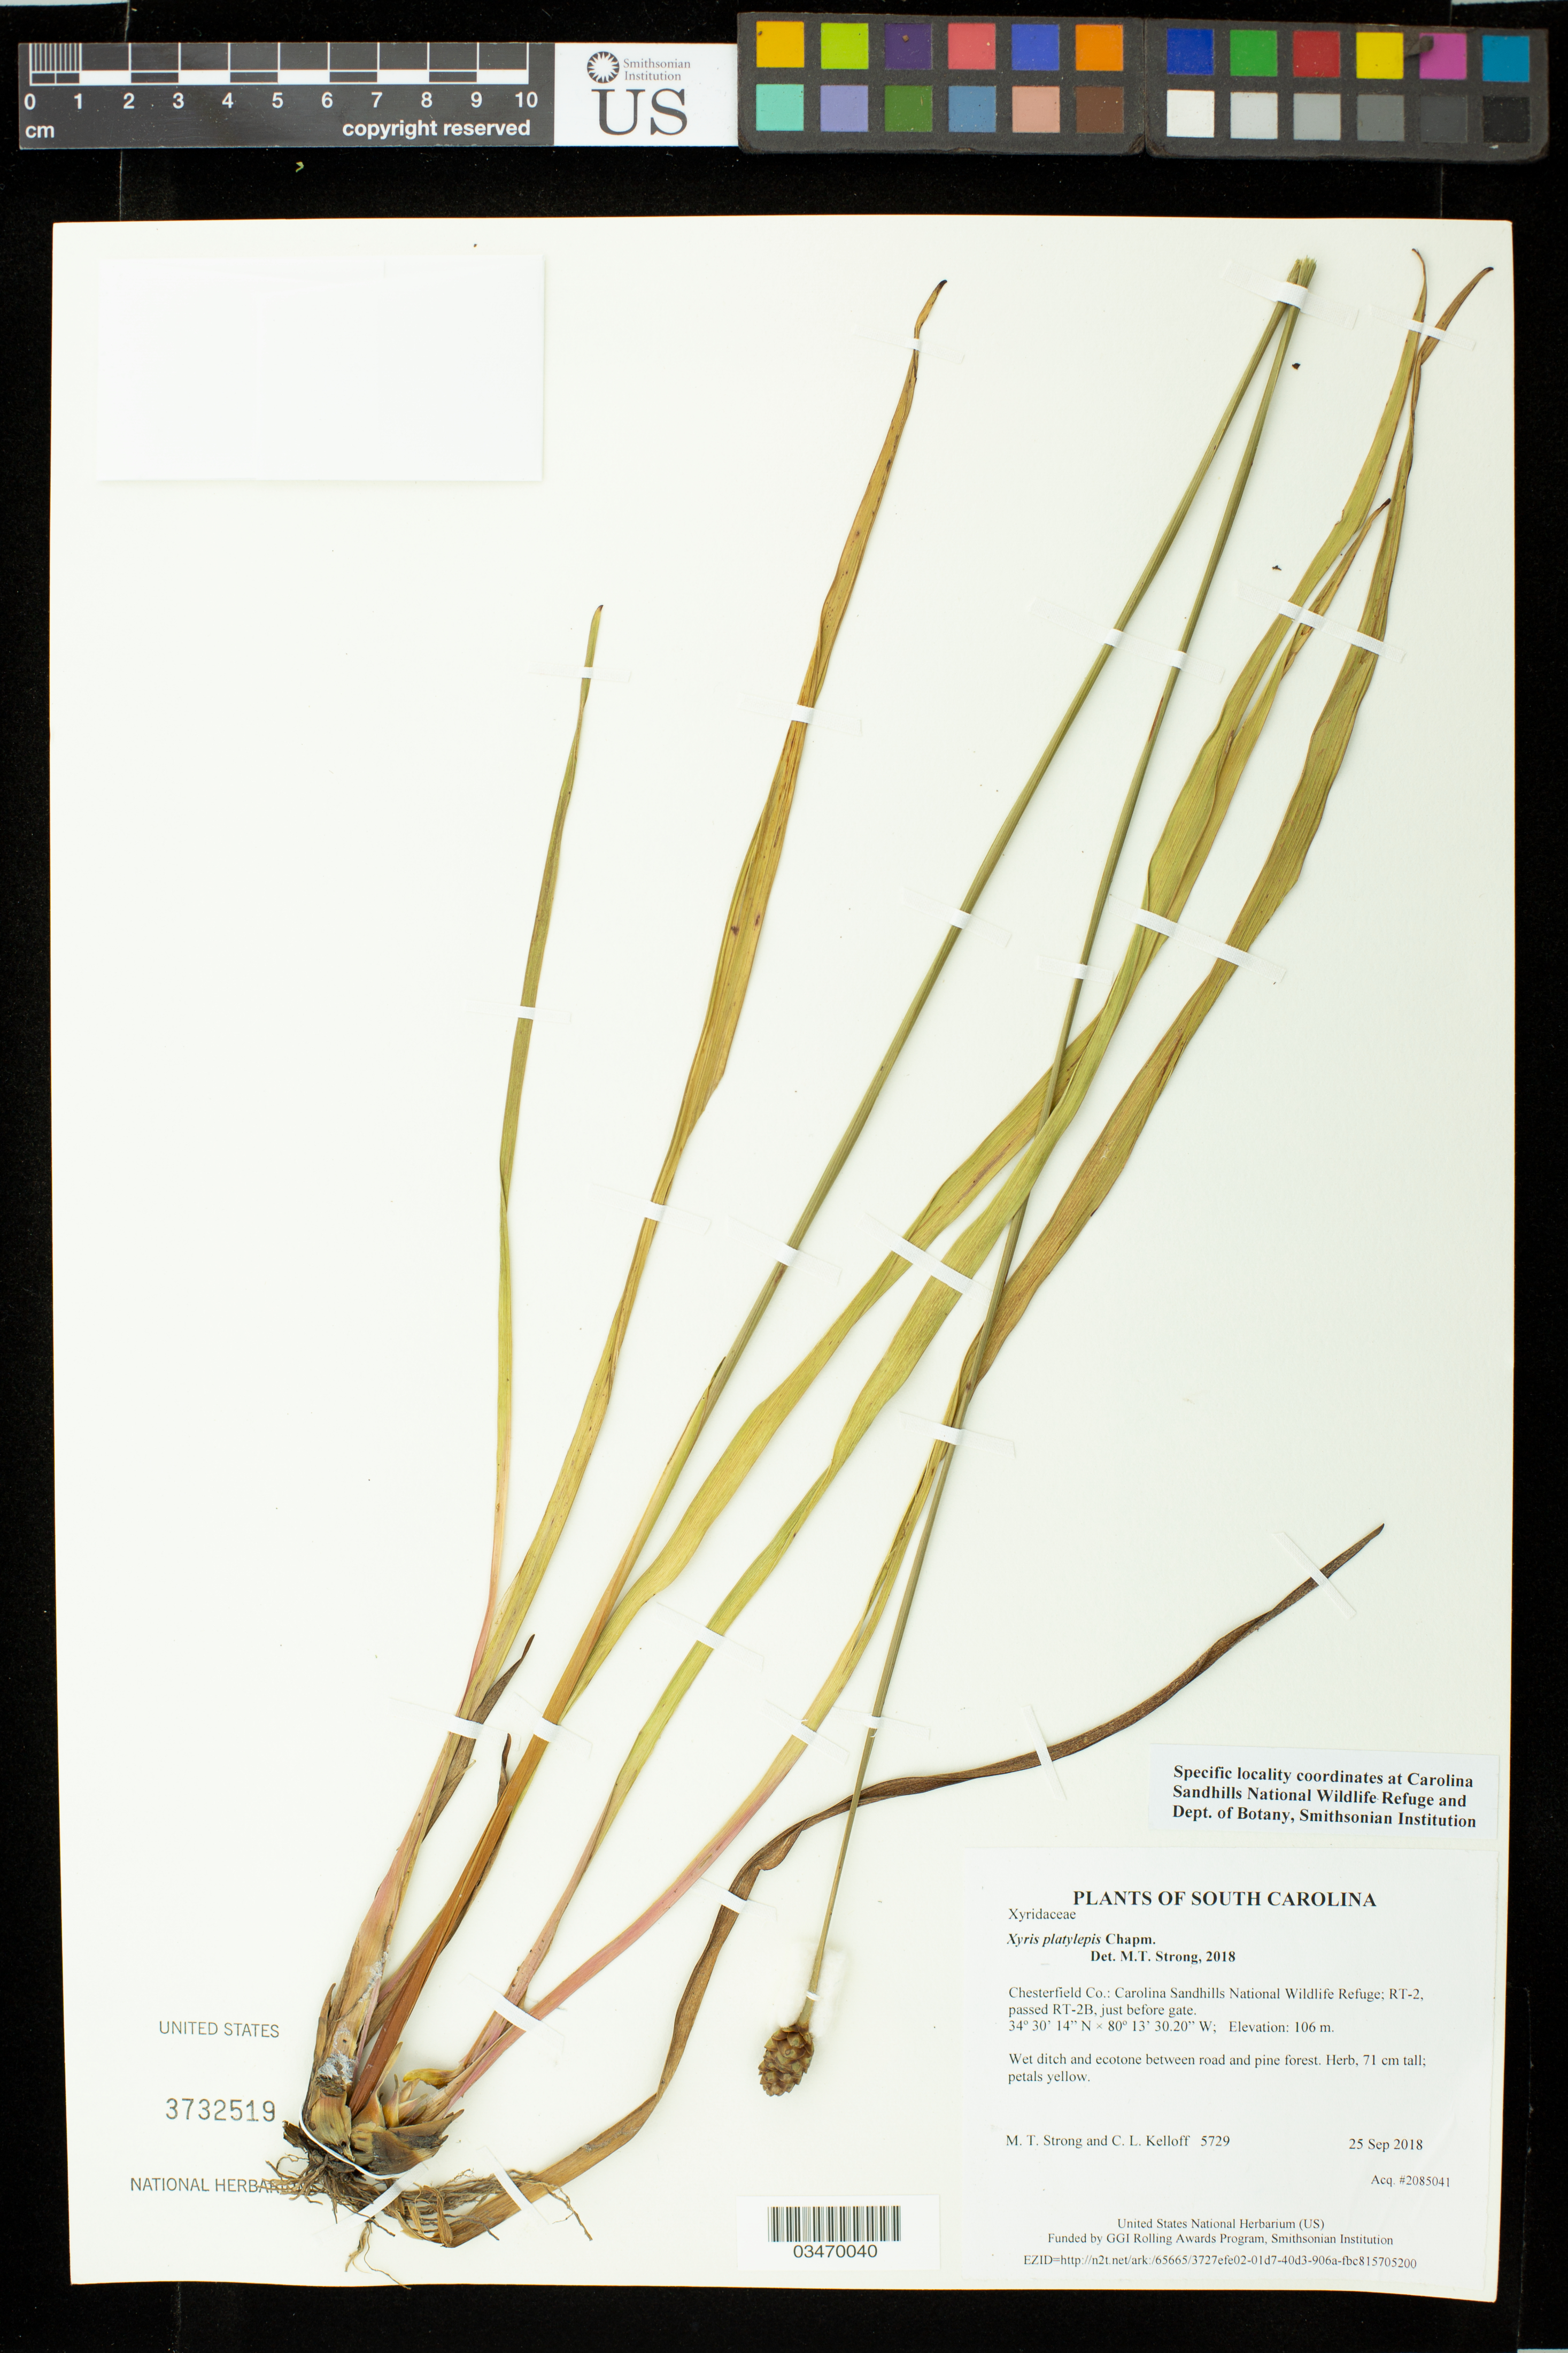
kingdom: Plantae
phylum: Tracheophyta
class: Liliopsida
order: Poales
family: Xyridaceae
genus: Xyris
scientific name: Xyris platylepis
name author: Chapm.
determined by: Strong, M. T., (US), Smithsonian Institution - National Museum of Natural History (UNITED STATES)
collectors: M. T. Strong & C. L. Kelloff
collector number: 5729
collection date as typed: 25 Sep 2018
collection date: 2018-09-25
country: United States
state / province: South Carolina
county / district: Chesterfield Co.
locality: Carolina Sandhills National Wildlife Refuge; RT-2, passed RT-2B, just before gate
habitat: Ditch and ecotone between road and pine forest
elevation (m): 106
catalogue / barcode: US 3732519